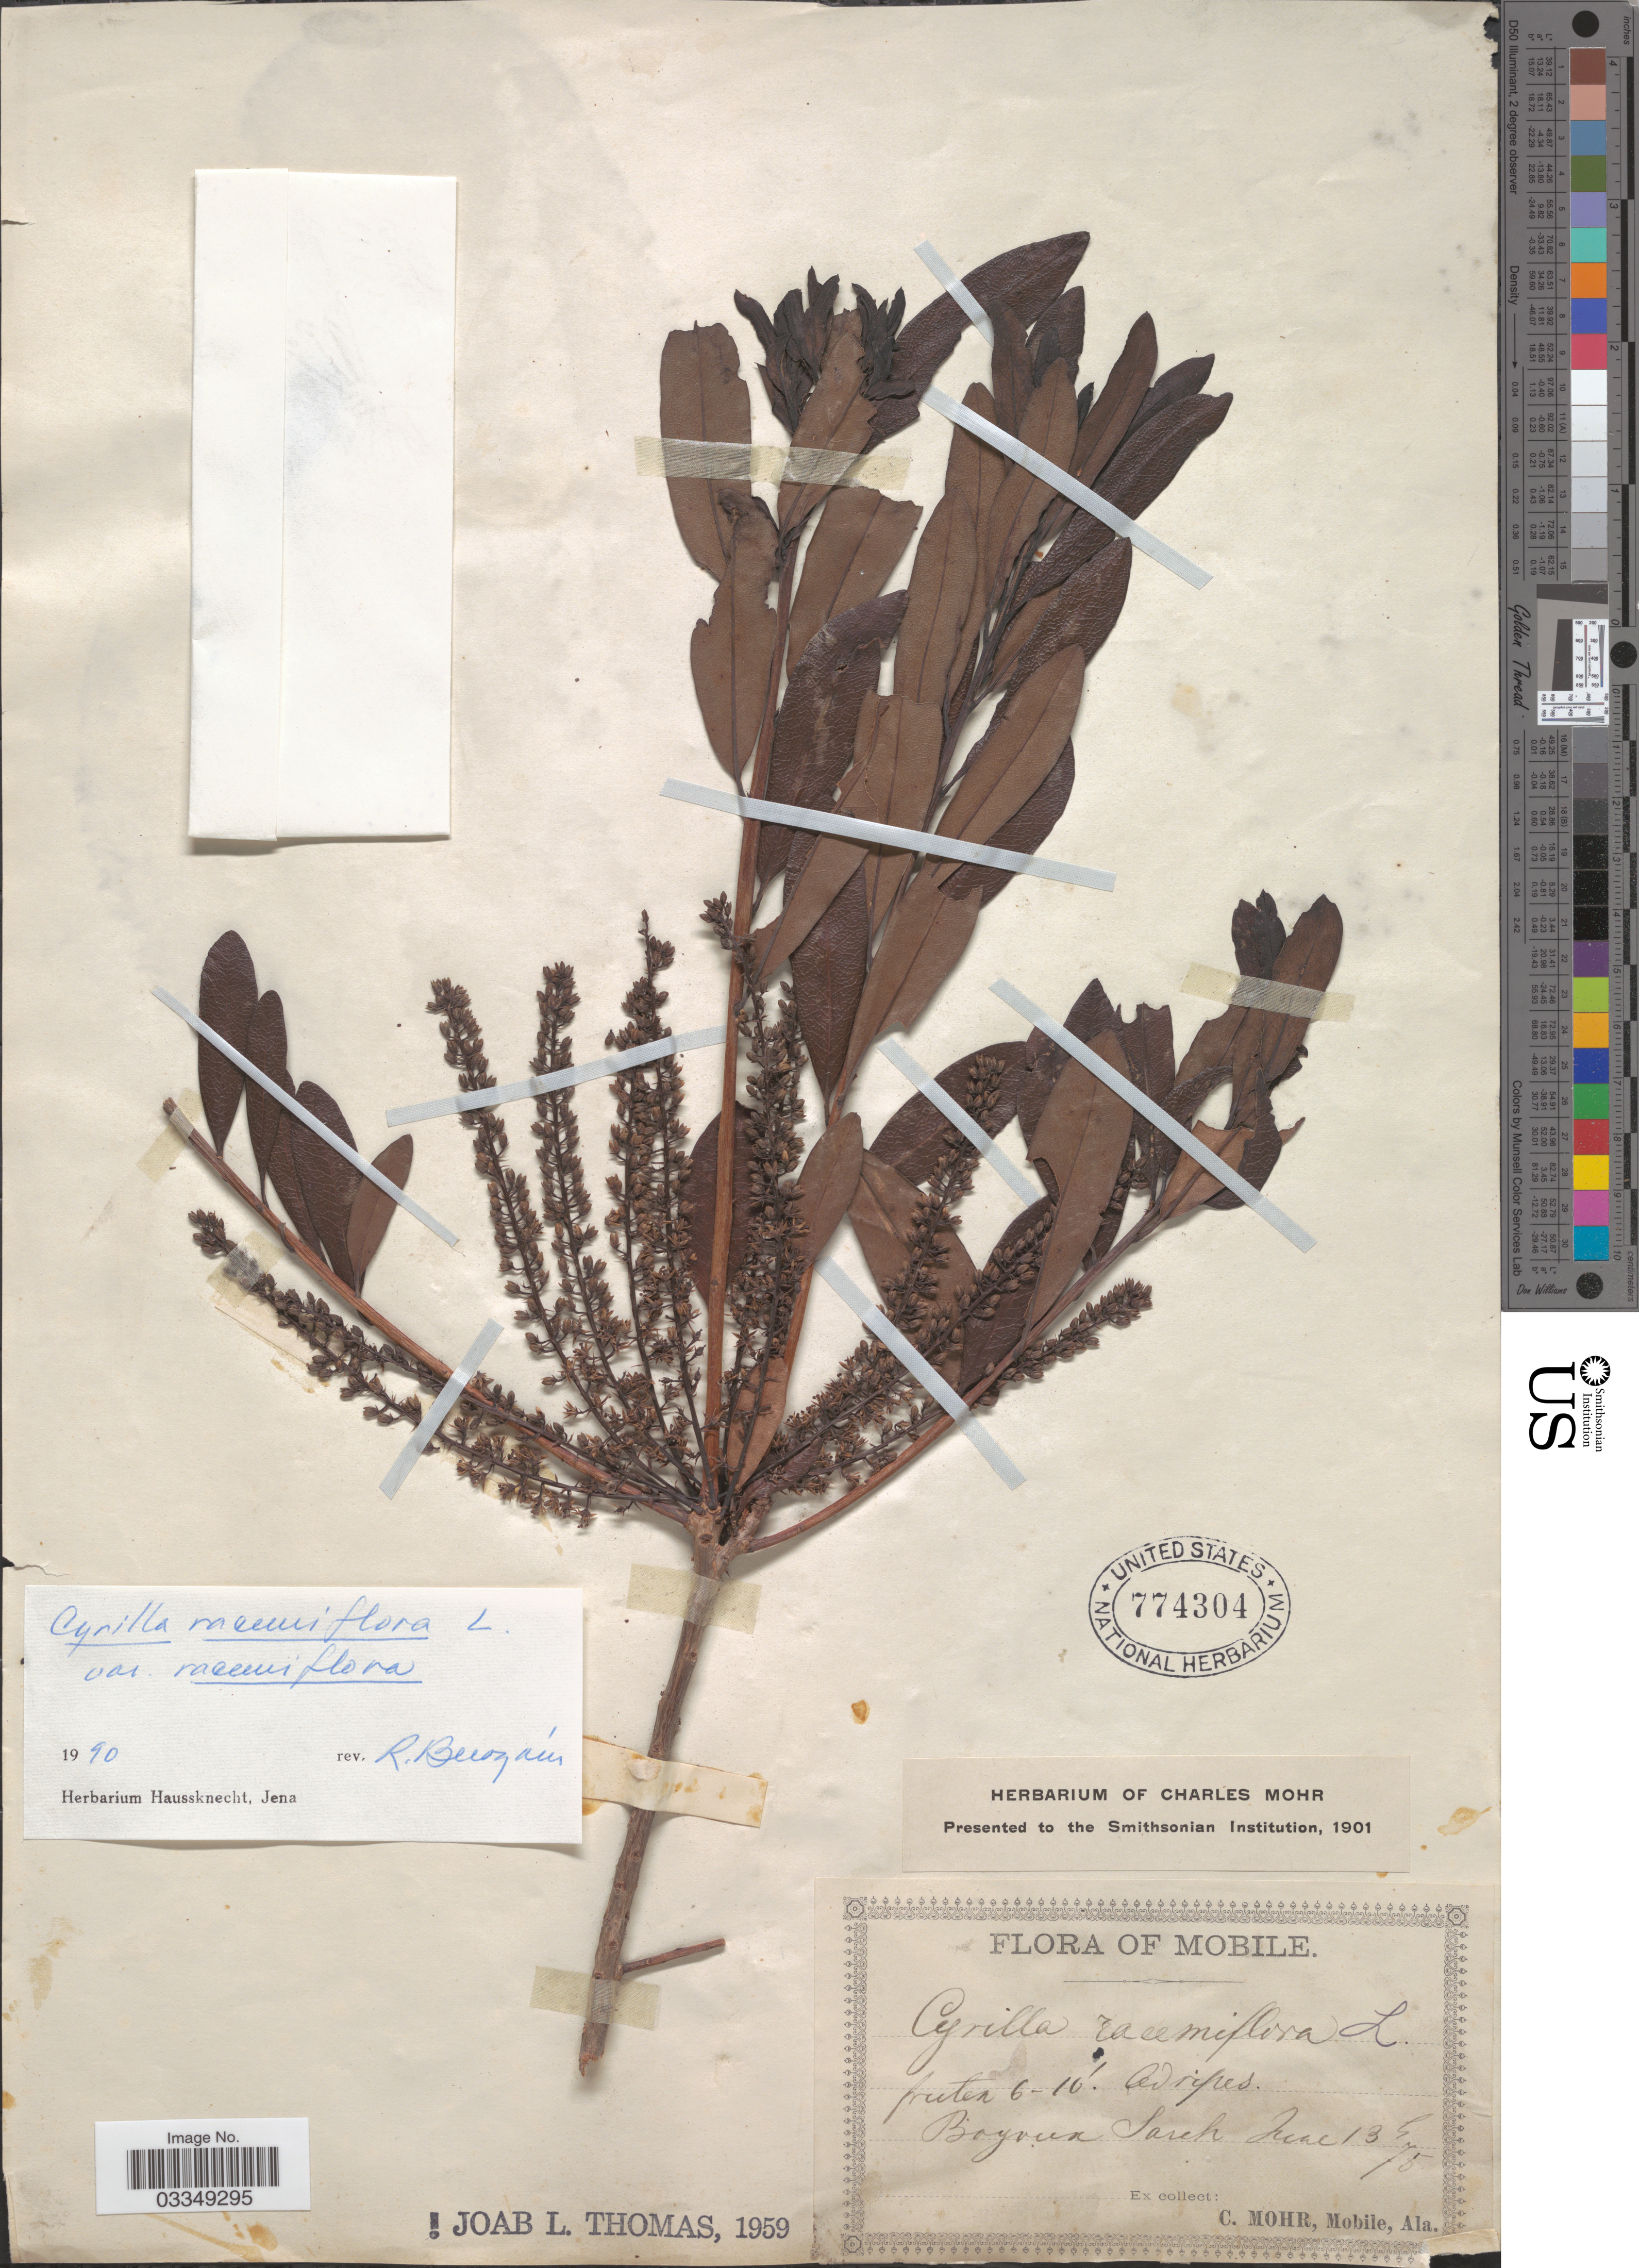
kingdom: Plantae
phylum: Tracheophyta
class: Magnoliopsida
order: Ericales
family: Cyrillaceae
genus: Cyrilla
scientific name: Cyrilla racemiflora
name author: L.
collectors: C. T. Mohr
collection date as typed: Transcribed d/m/y: 13/6/75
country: United States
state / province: Alabama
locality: Mobile. Boyrun Sarah.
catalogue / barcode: US 774304